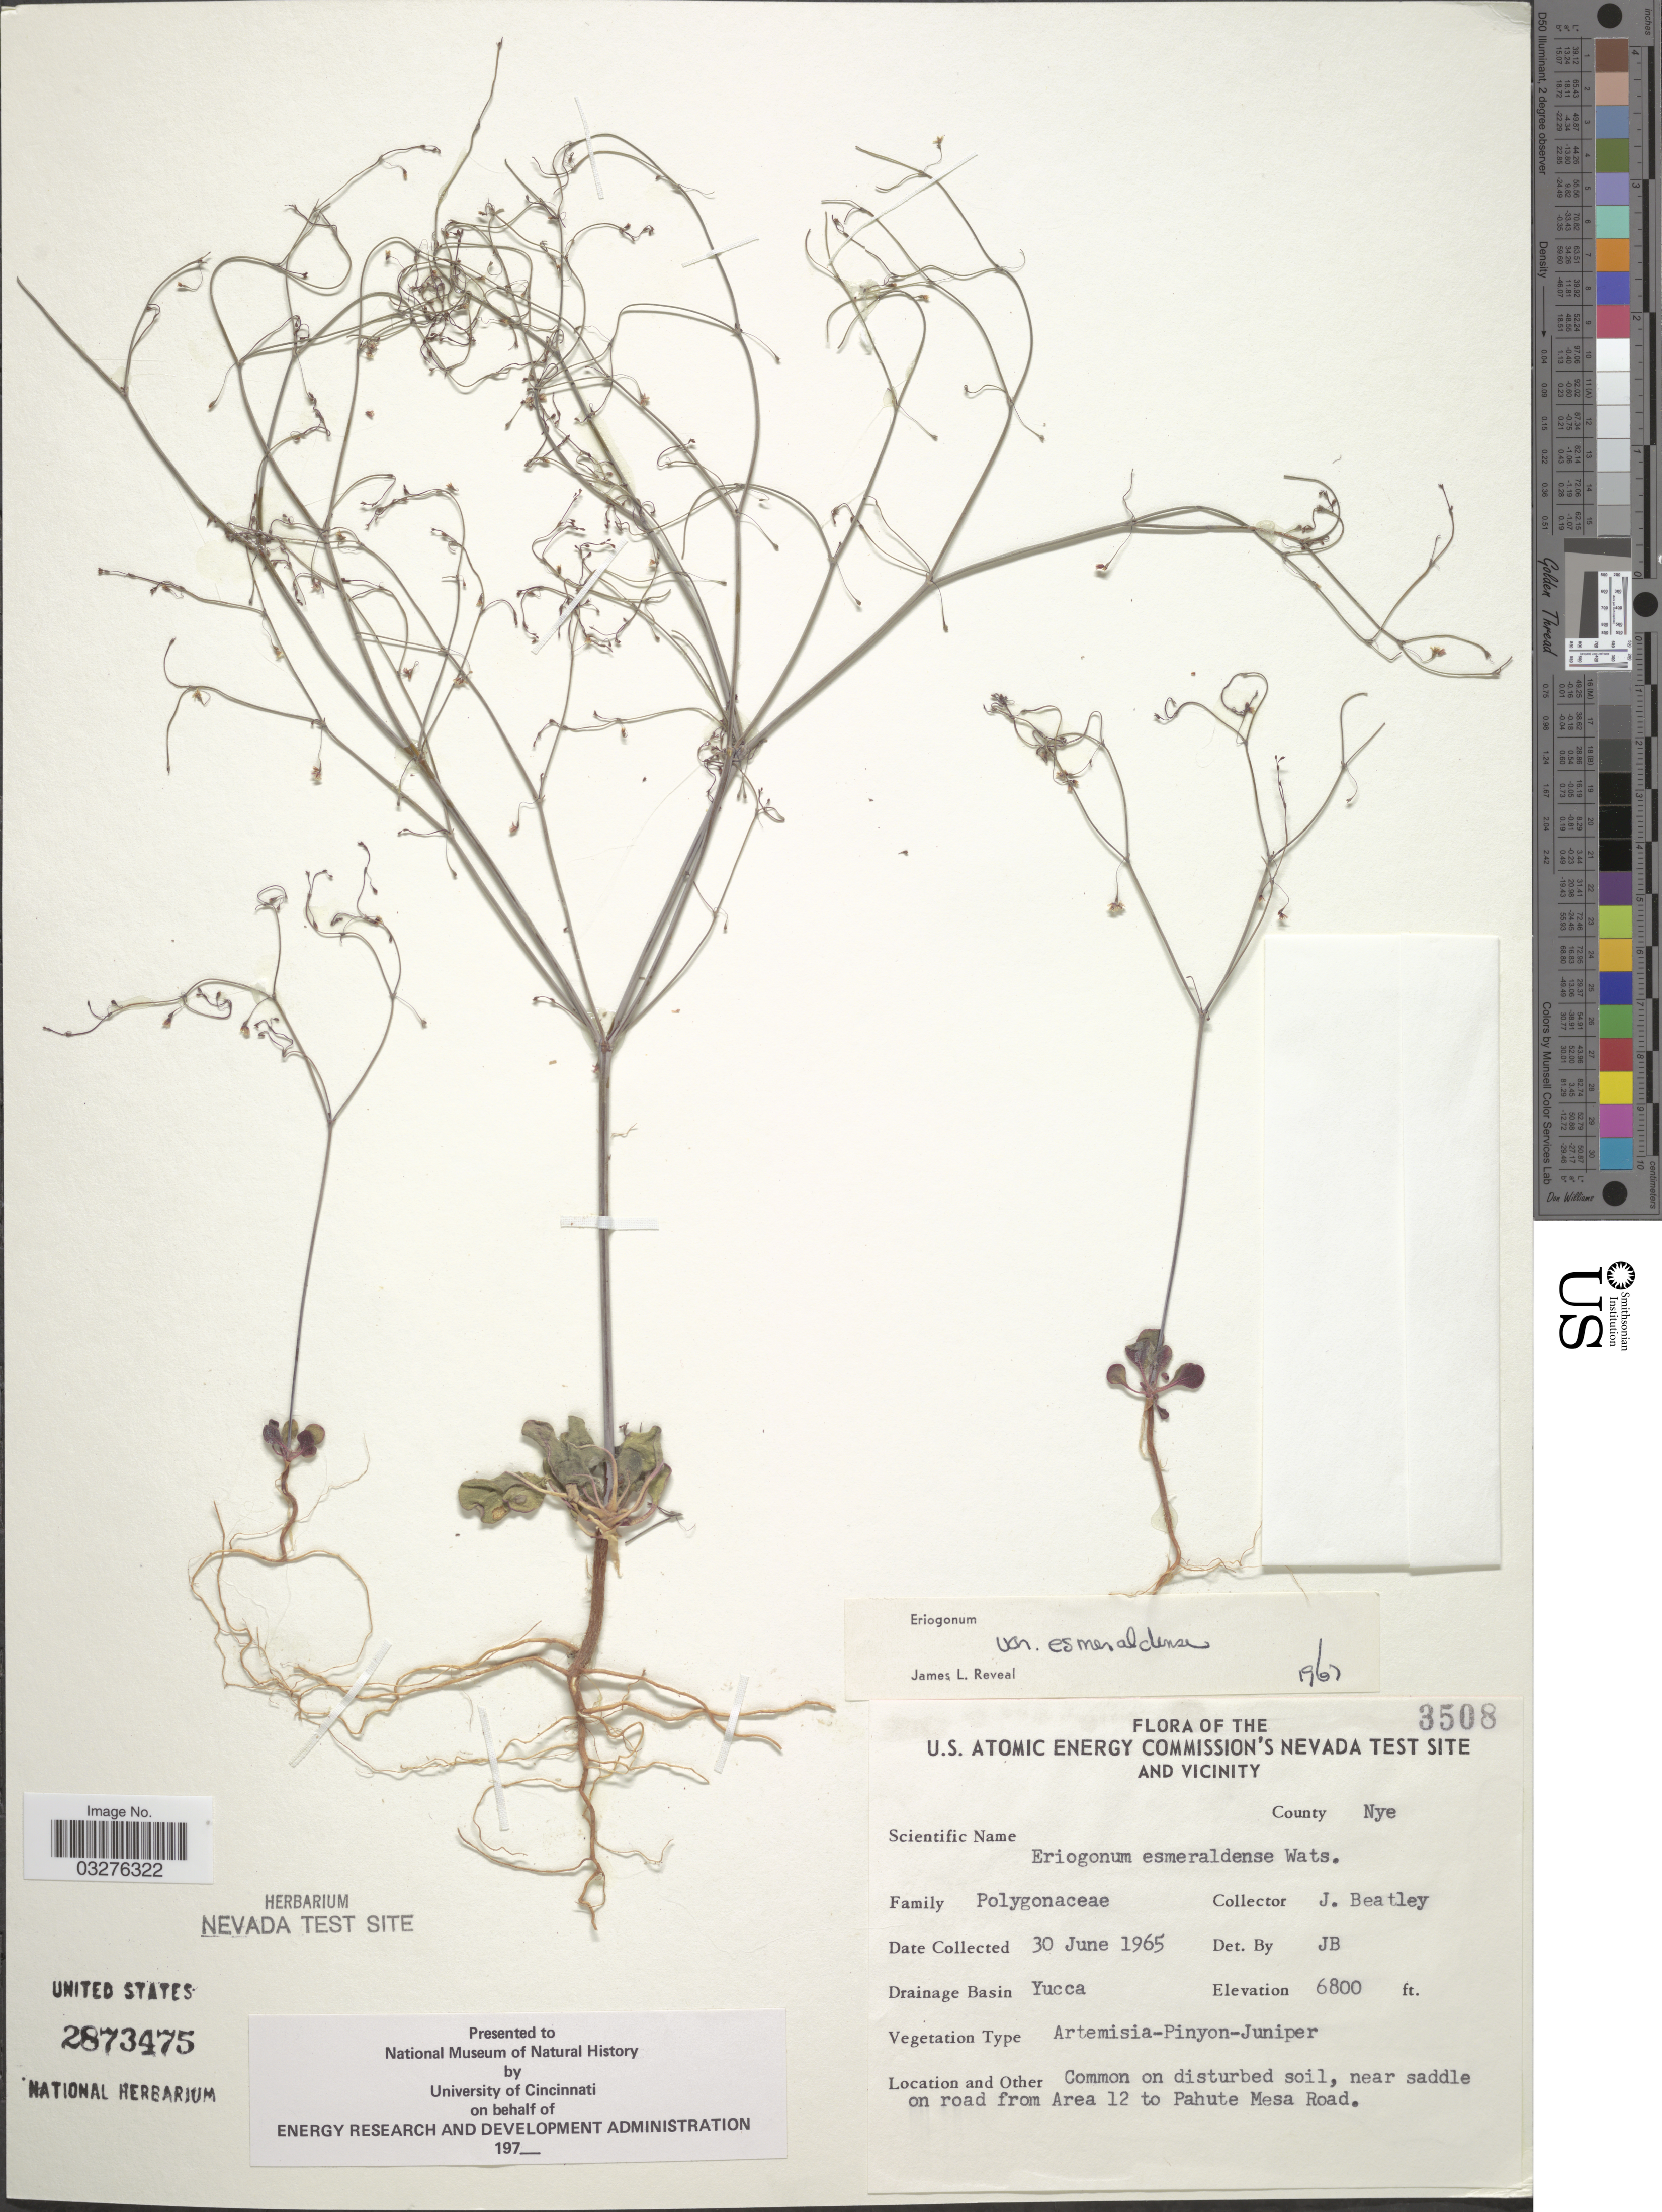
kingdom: Plantae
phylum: Tracheophyta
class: Magnoliopsida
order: Caryophyllales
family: Polygonaceae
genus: Eriogonum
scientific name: Eriogonum esmeraldense var. esmeraldense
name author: S. Watson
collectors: J. C. Beatley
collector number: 3508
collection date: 1965-06-30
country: United States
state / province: Nevada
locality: U.S. Atomic Energy Commission's Nevada Test Site and vicinity, County Nye, Drainage Basin Yucca, near saddle on road from Area 12 to Pahute Mesa Road.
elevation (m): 2073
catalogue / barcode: US 2873475